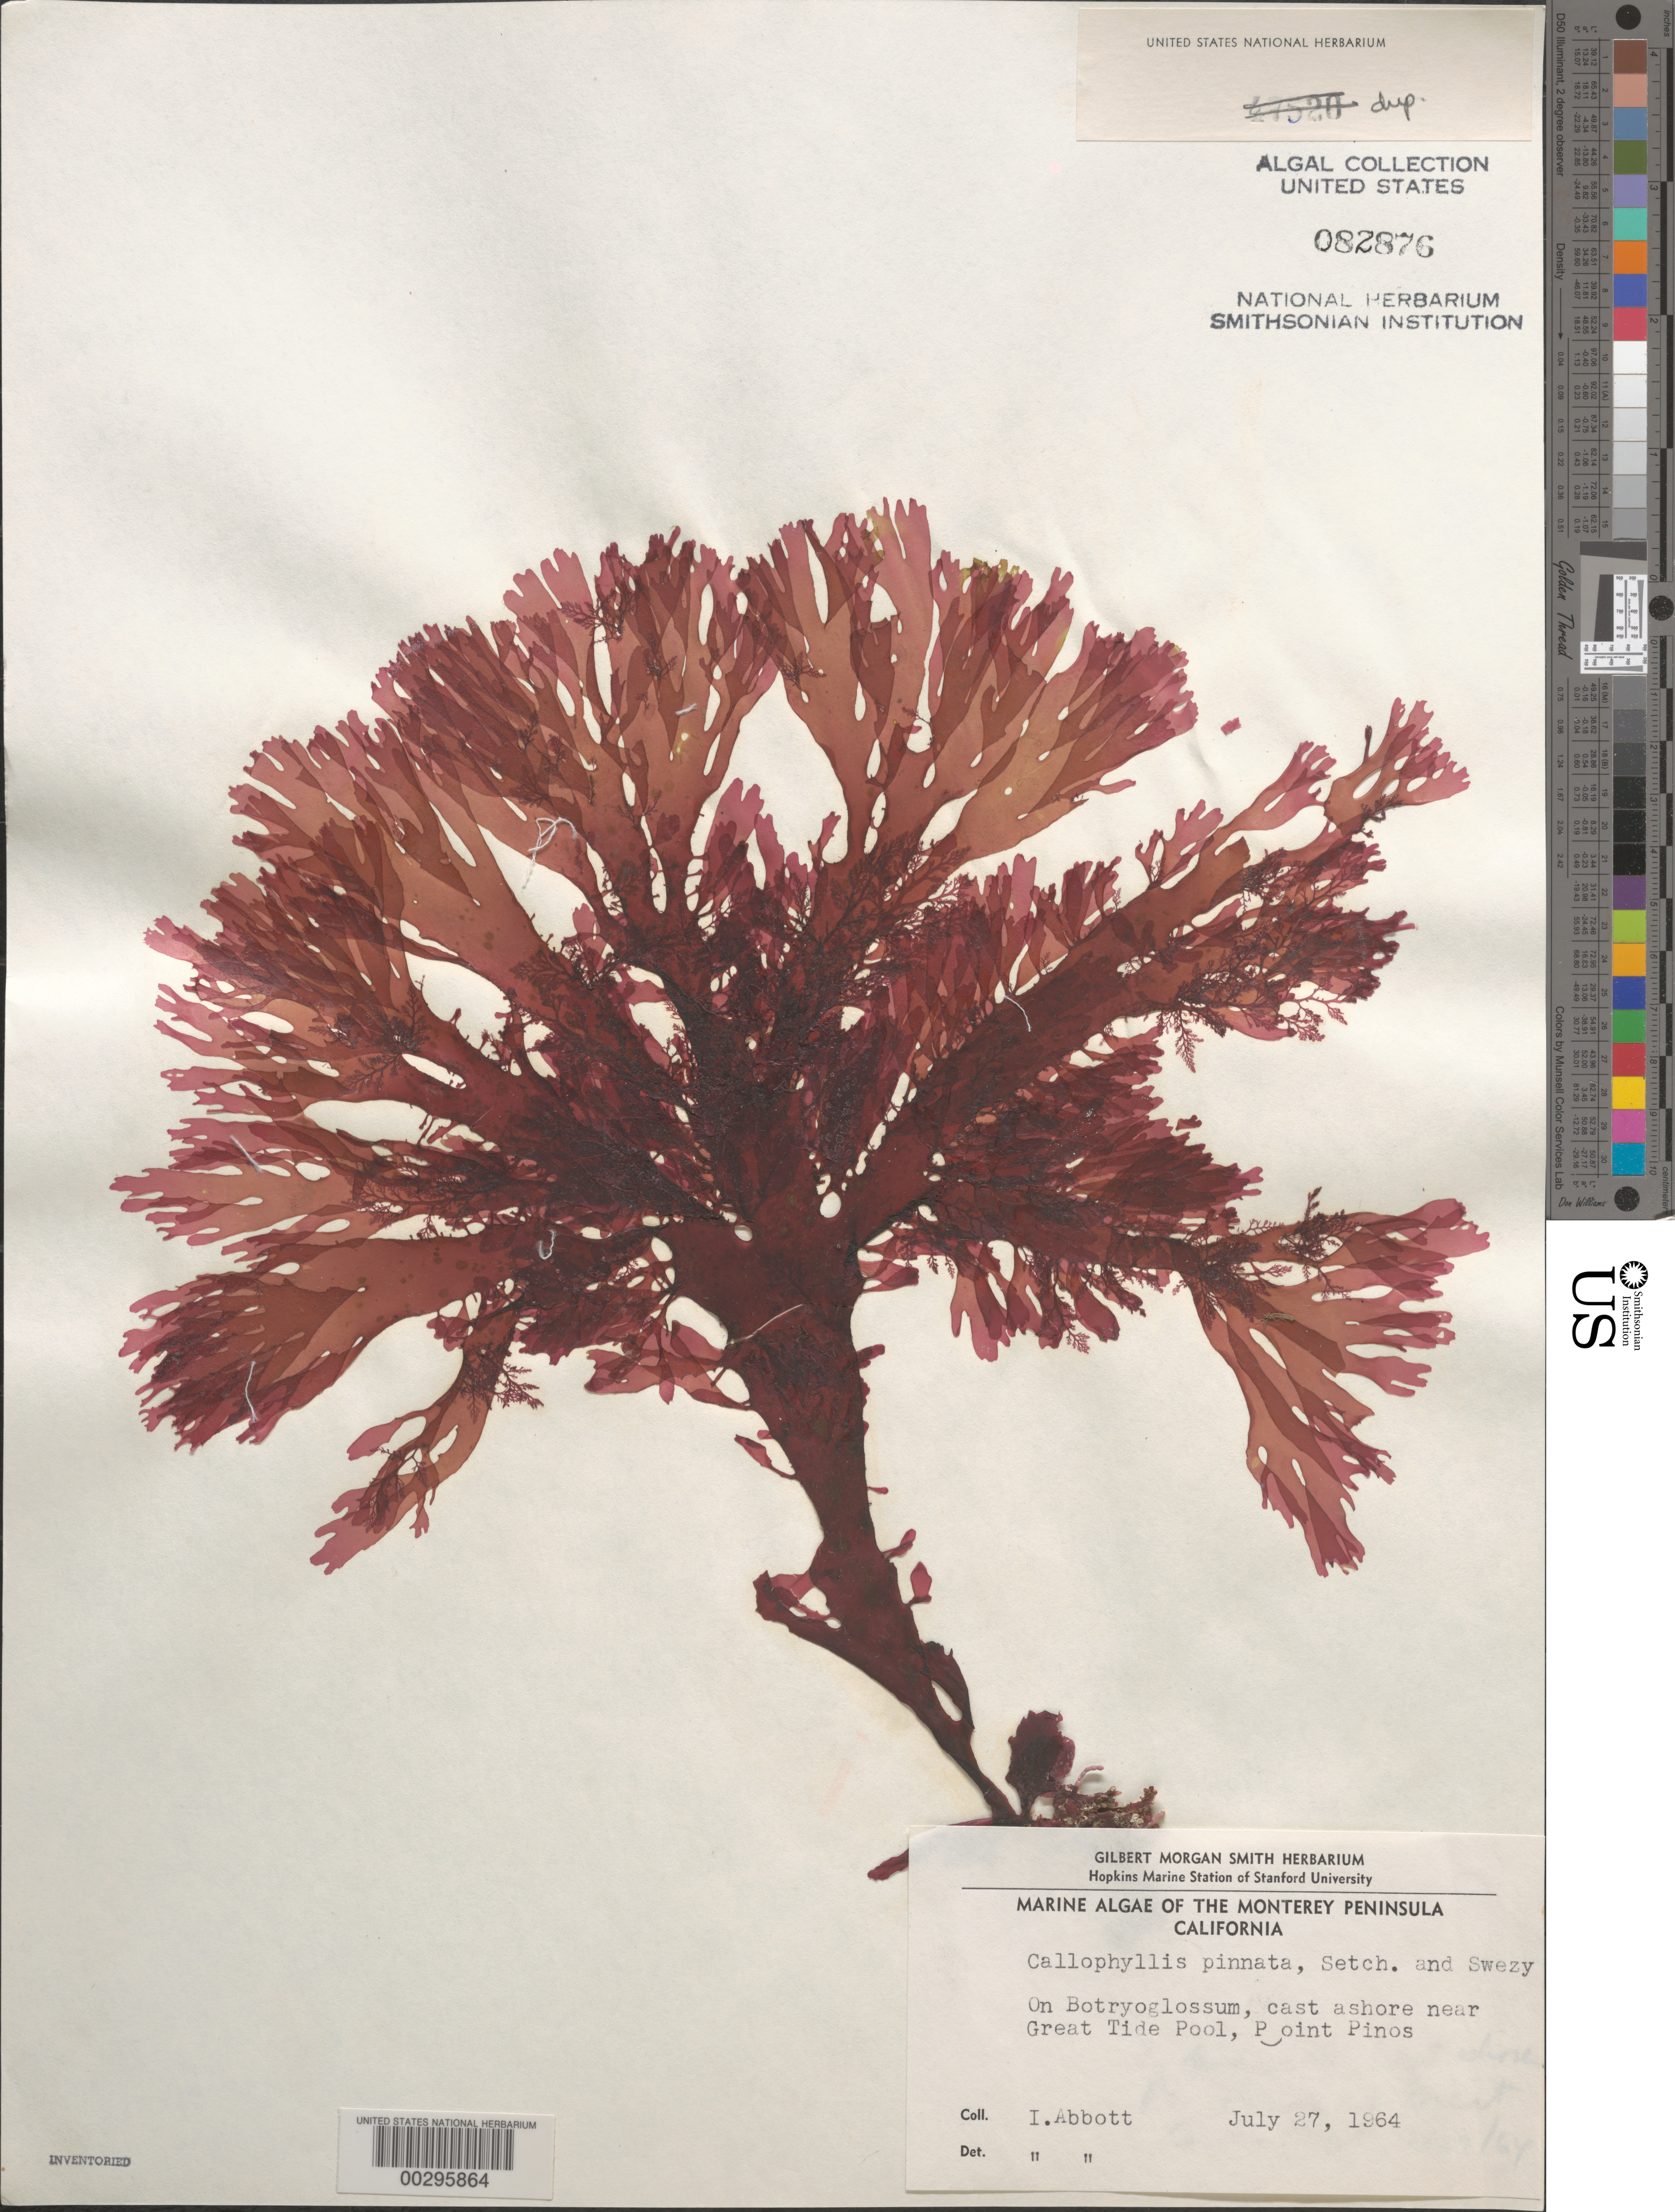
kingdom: Plantae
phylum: Rhodophyta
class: Florideophyceae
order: Gigartinales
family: Kallymeniaceae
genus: Callophyllis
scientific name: Callophyllis pinnata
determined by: Abbott, Isabella A.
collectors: I. A. Abbott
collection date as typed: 27 Jul 1964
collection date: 1964-07-27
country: United States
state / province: California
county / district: Monterey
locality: Point Pinos, near Great Tide Pool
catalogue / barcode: US 82876